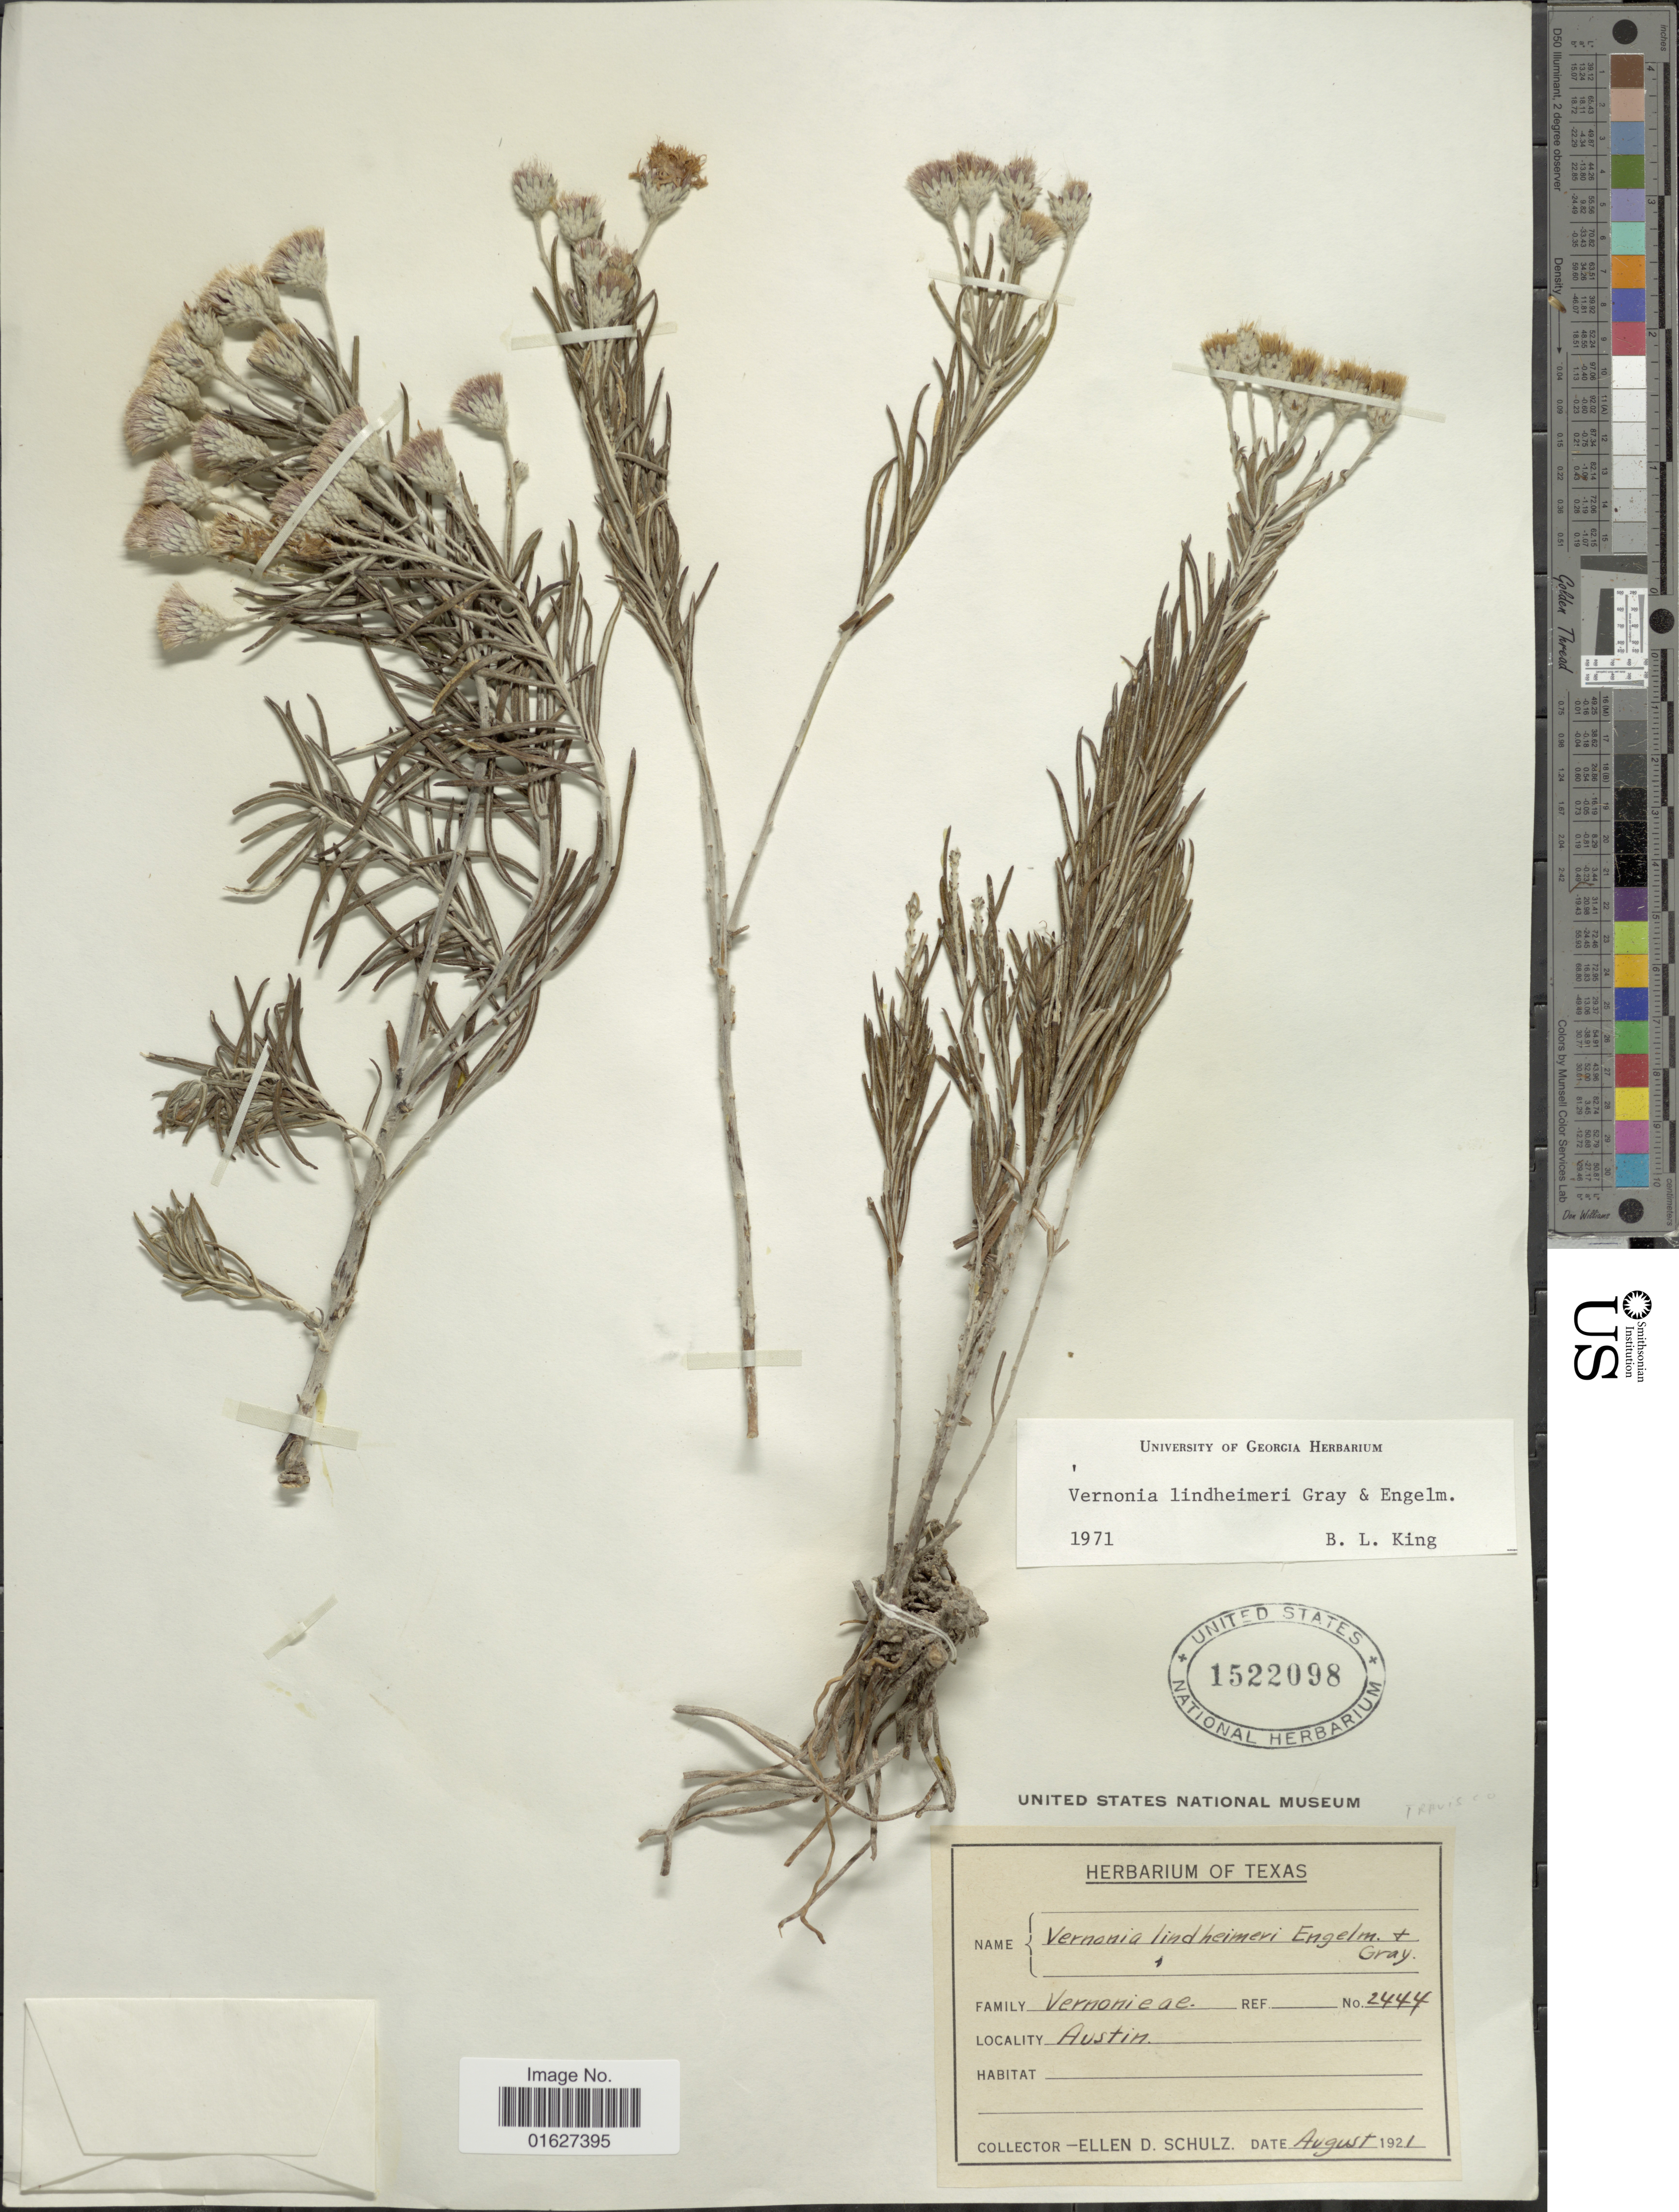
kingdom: Plantae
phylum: Tracheophyta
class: Magnoliopsida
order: Asterales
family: Asteraceae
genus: Vernonia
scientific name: Vernonia lindheimeri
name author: A. Gray & Engelm. in A. Gray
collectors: E. D. Schulz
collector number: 2444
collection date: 1921-08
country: United States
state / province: Texas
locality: Texas. Austin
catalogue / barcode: US 1522098